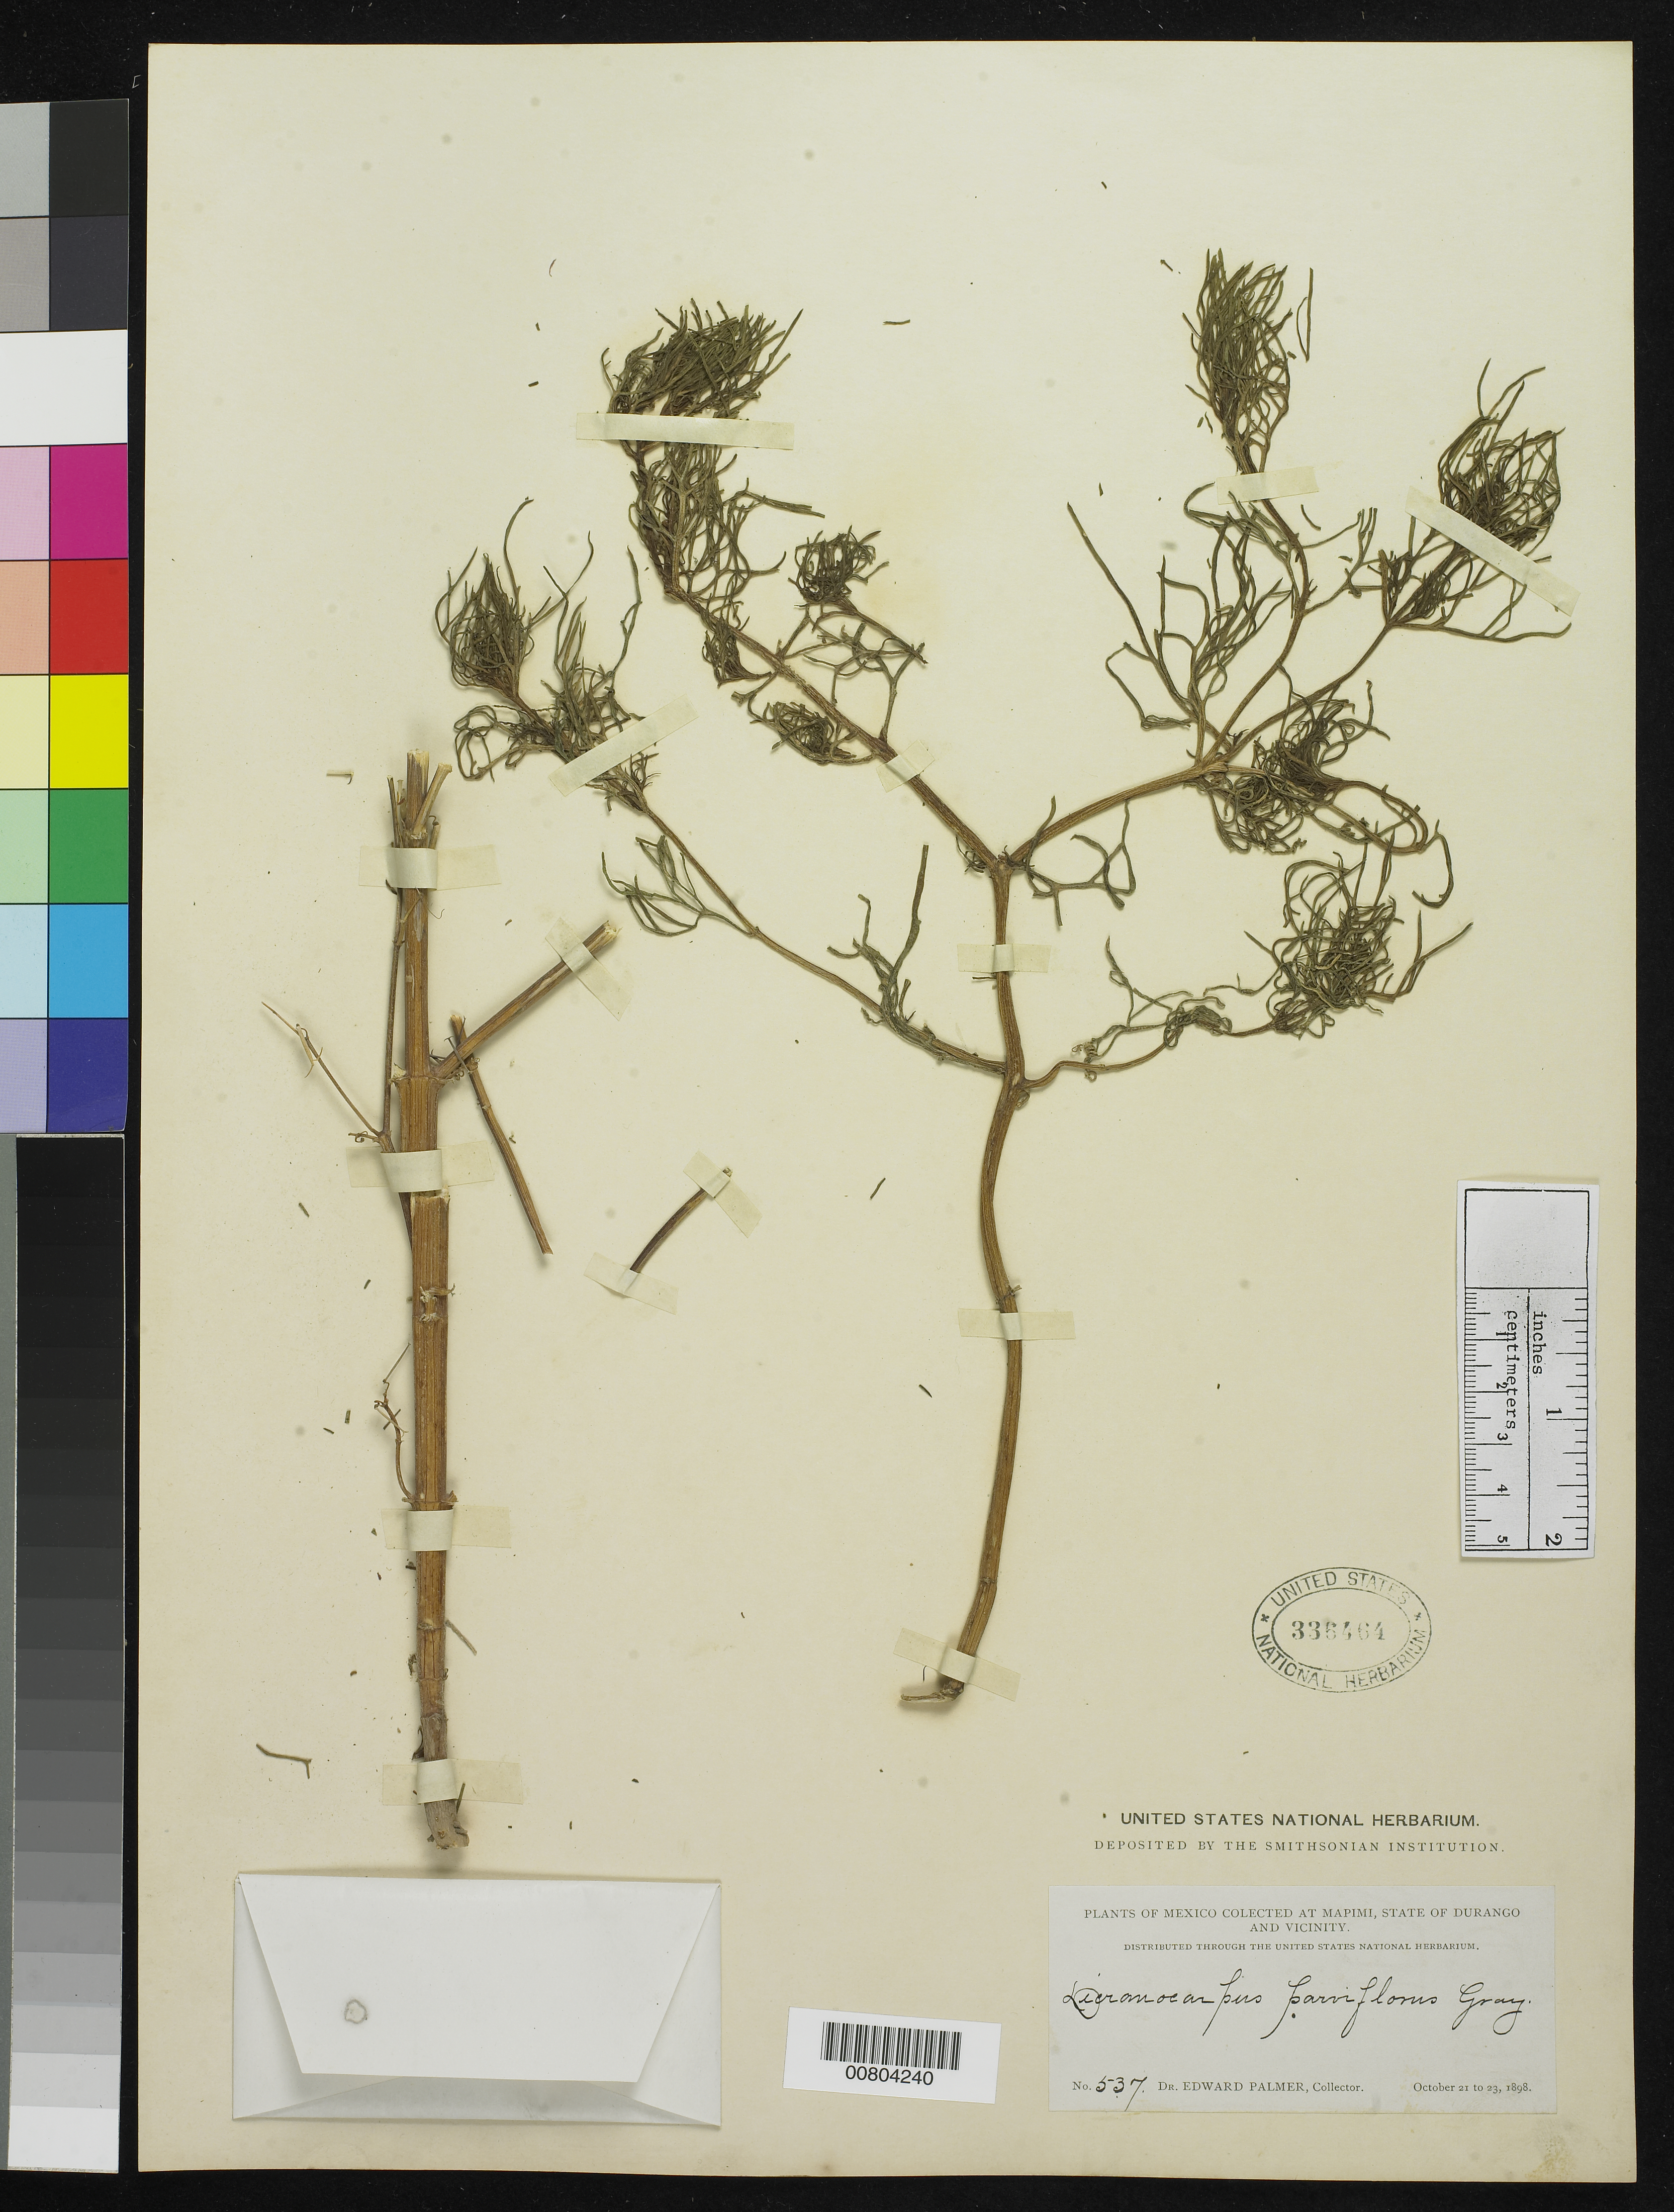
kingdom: Plantae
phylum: Tracheophyta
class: Magnoliopsida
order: Asterales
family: Asteraceae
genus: Dicranocarpus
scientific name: Dicranocarpus parviflorus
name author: A. Gray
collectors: E. Palmer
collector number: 537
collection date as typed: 21 Oct 1898 to 23 Oct 1898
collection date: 1898-10-21/1898-10-23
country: Mexico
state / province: Durango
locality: Mapimi, Durango and vicinity.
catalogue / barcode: US 336464